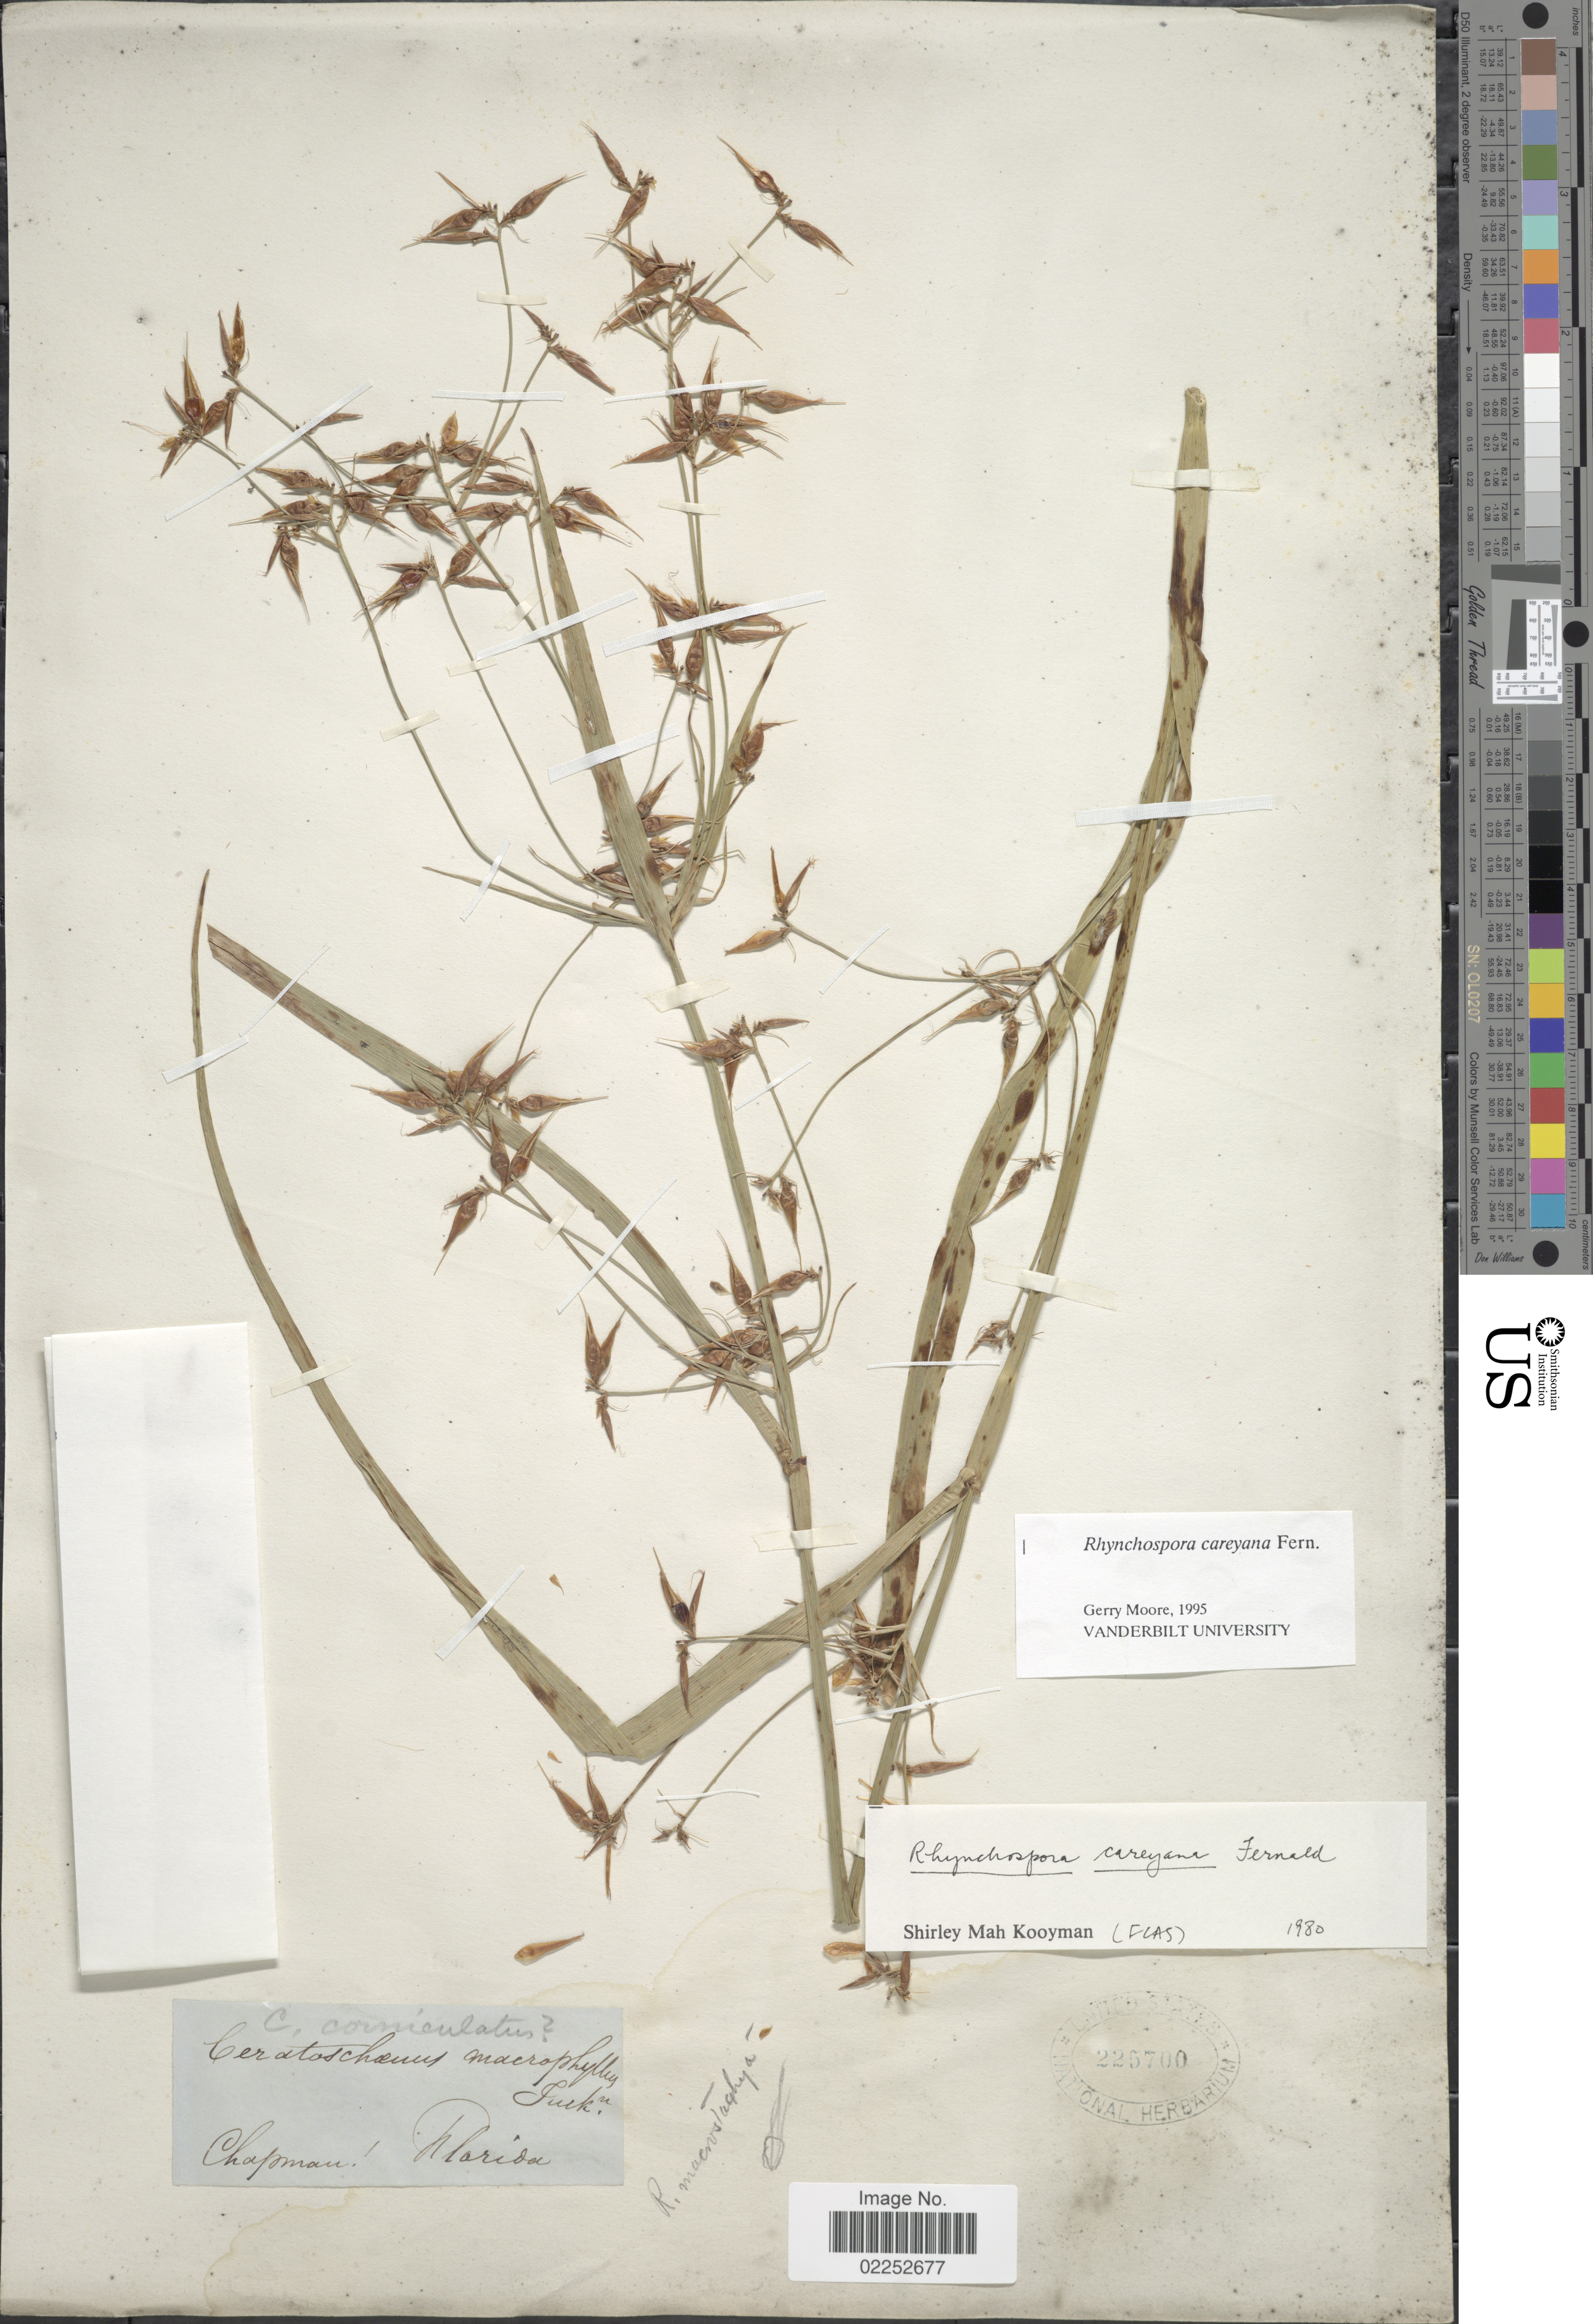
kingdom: Plantae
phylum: Tracheophyta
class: Liliopsida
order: Poales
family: Cyperaceae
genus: Rhynchospora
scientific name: Rhynchospora careyana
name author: Fernald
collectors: A. Chapman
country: United States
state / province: Florida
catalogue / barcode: US 225700